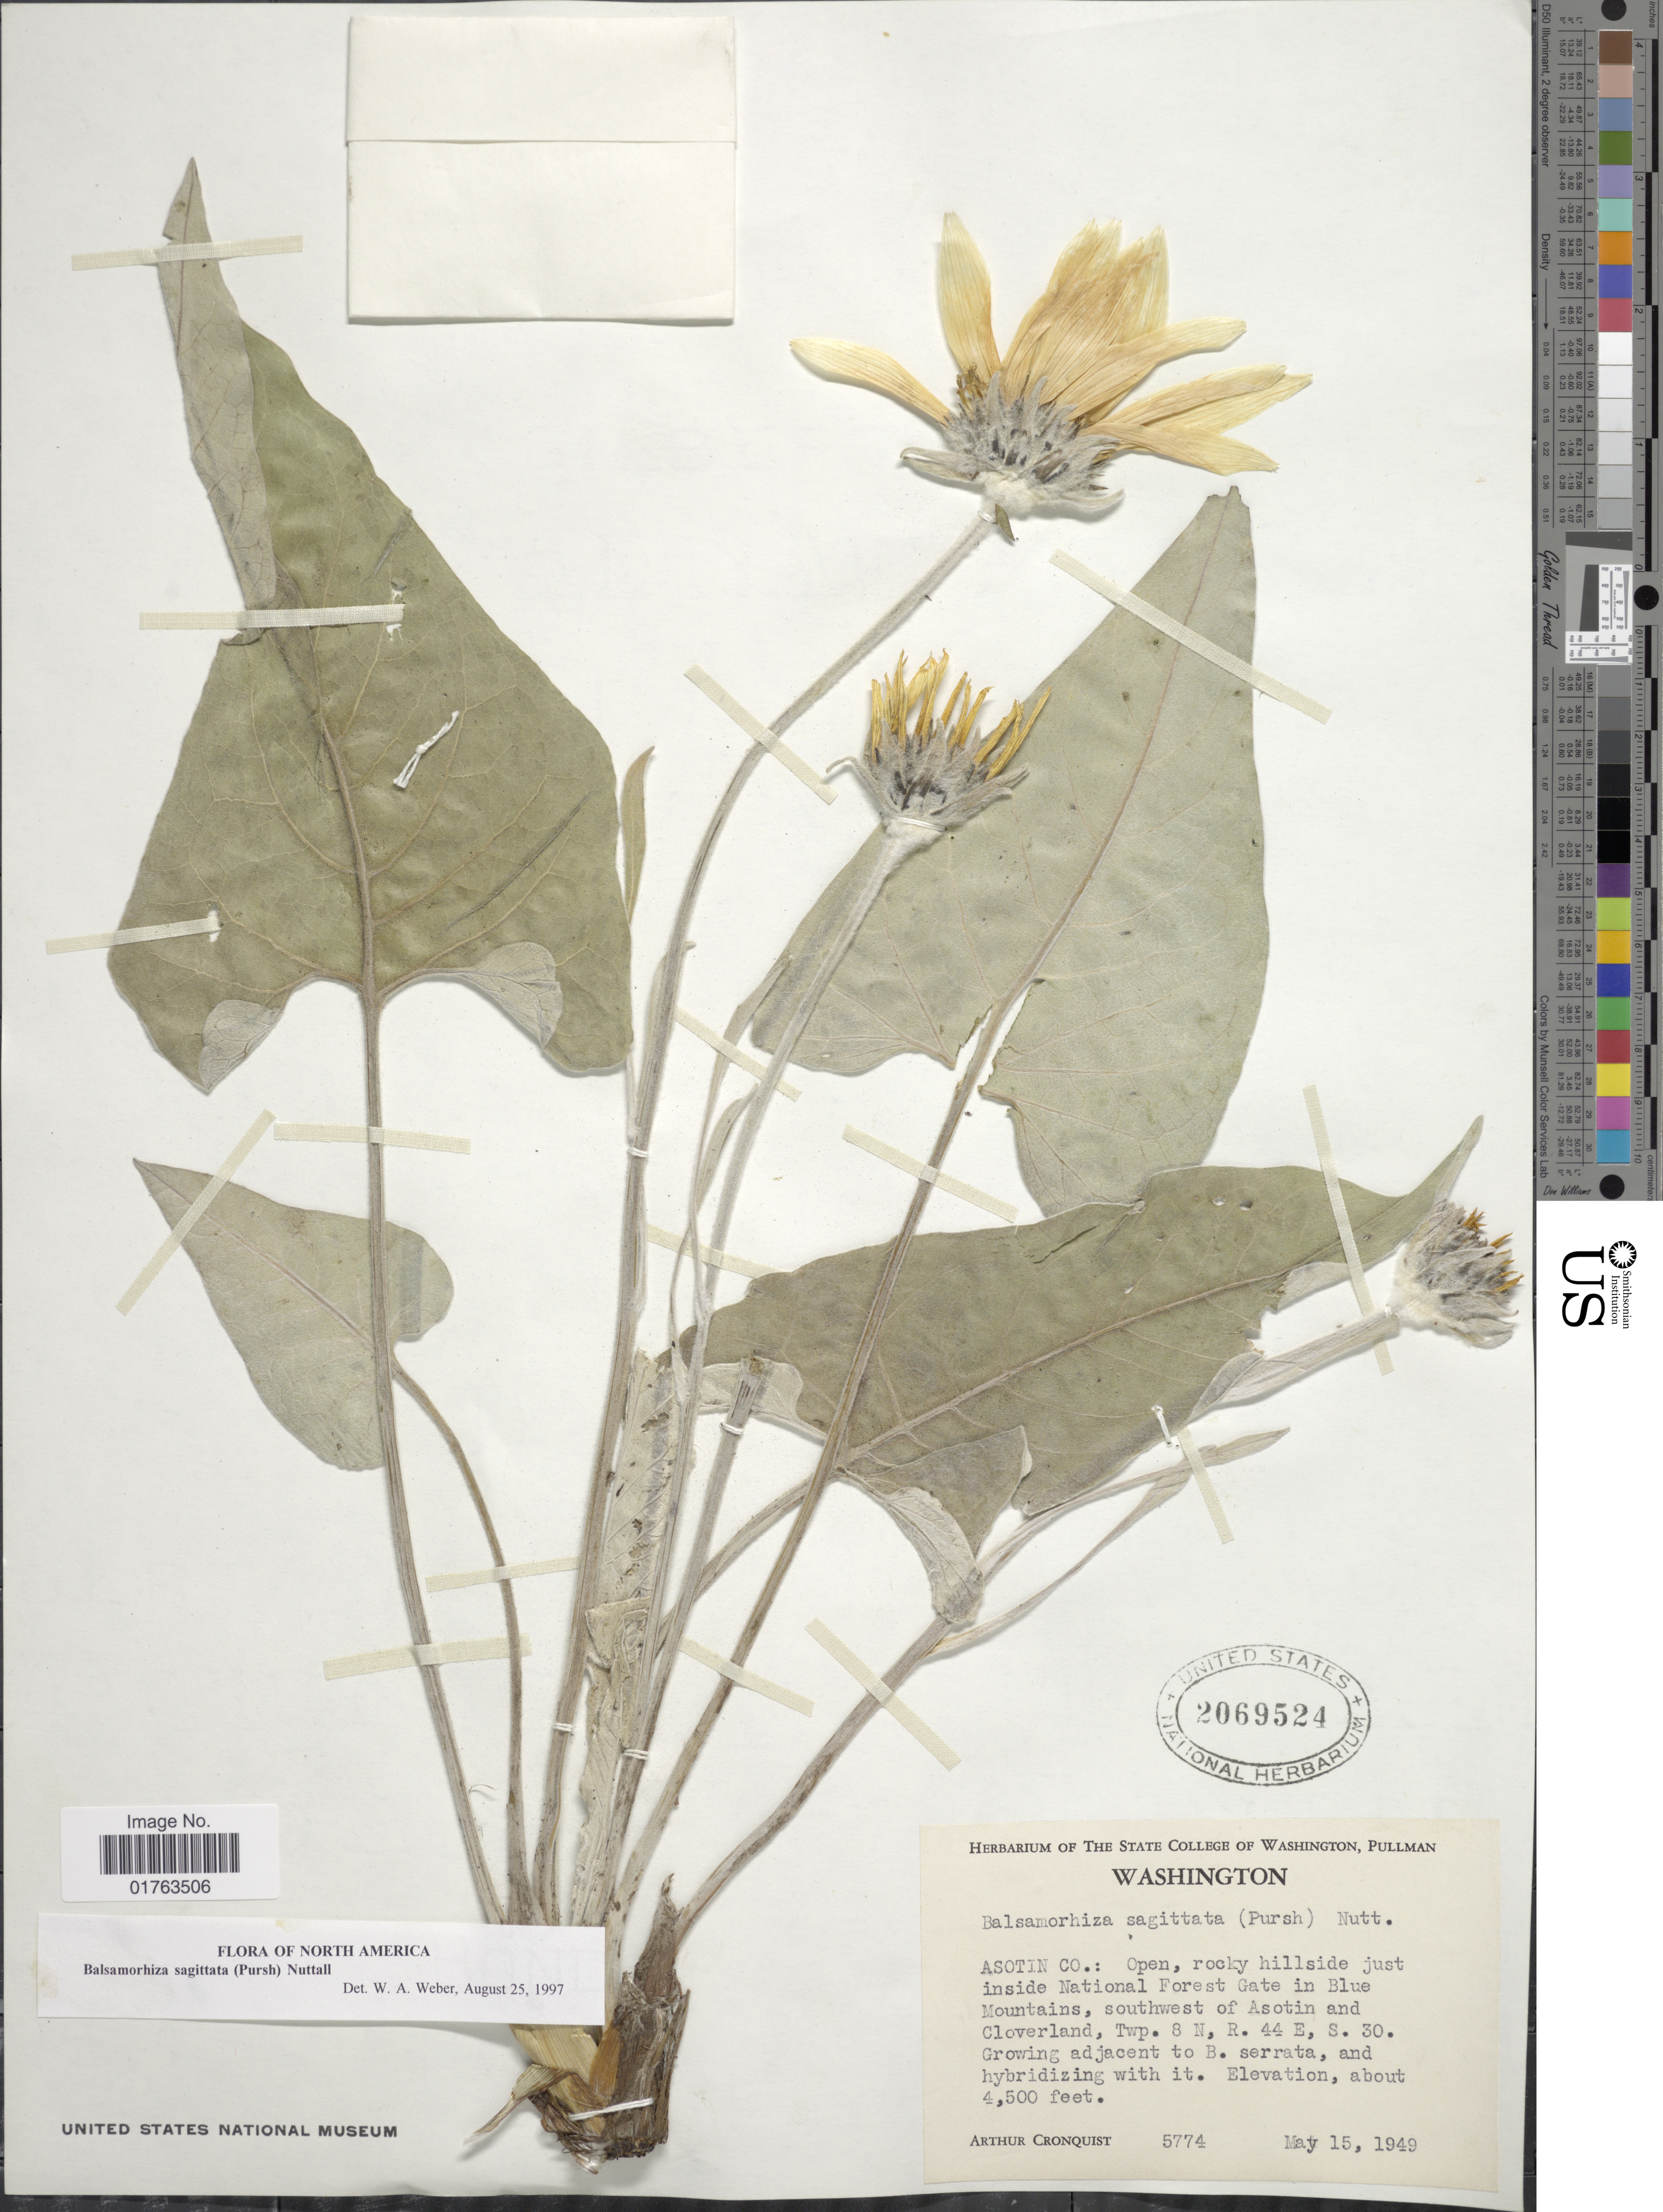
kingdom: Plantae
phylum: Tracheophyta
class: Magnoliopsida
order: Asterales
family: Asteraceae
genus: Balsamorhiza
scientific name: Balsamorhiza sagittata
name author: (Pursh) Nutt.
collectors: A. J. Cronquist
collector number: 5774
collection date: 1949-05-15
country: United States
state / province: Washington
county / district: Asotin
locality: Asotin Co.: Open, rocky hillside just inside National Forest Gate in Blue Mountains, southwest of Asotin and Cloverland, Twp. 8 N, R. 44 E, S. 30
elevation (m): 1372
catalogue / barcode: US 2069524